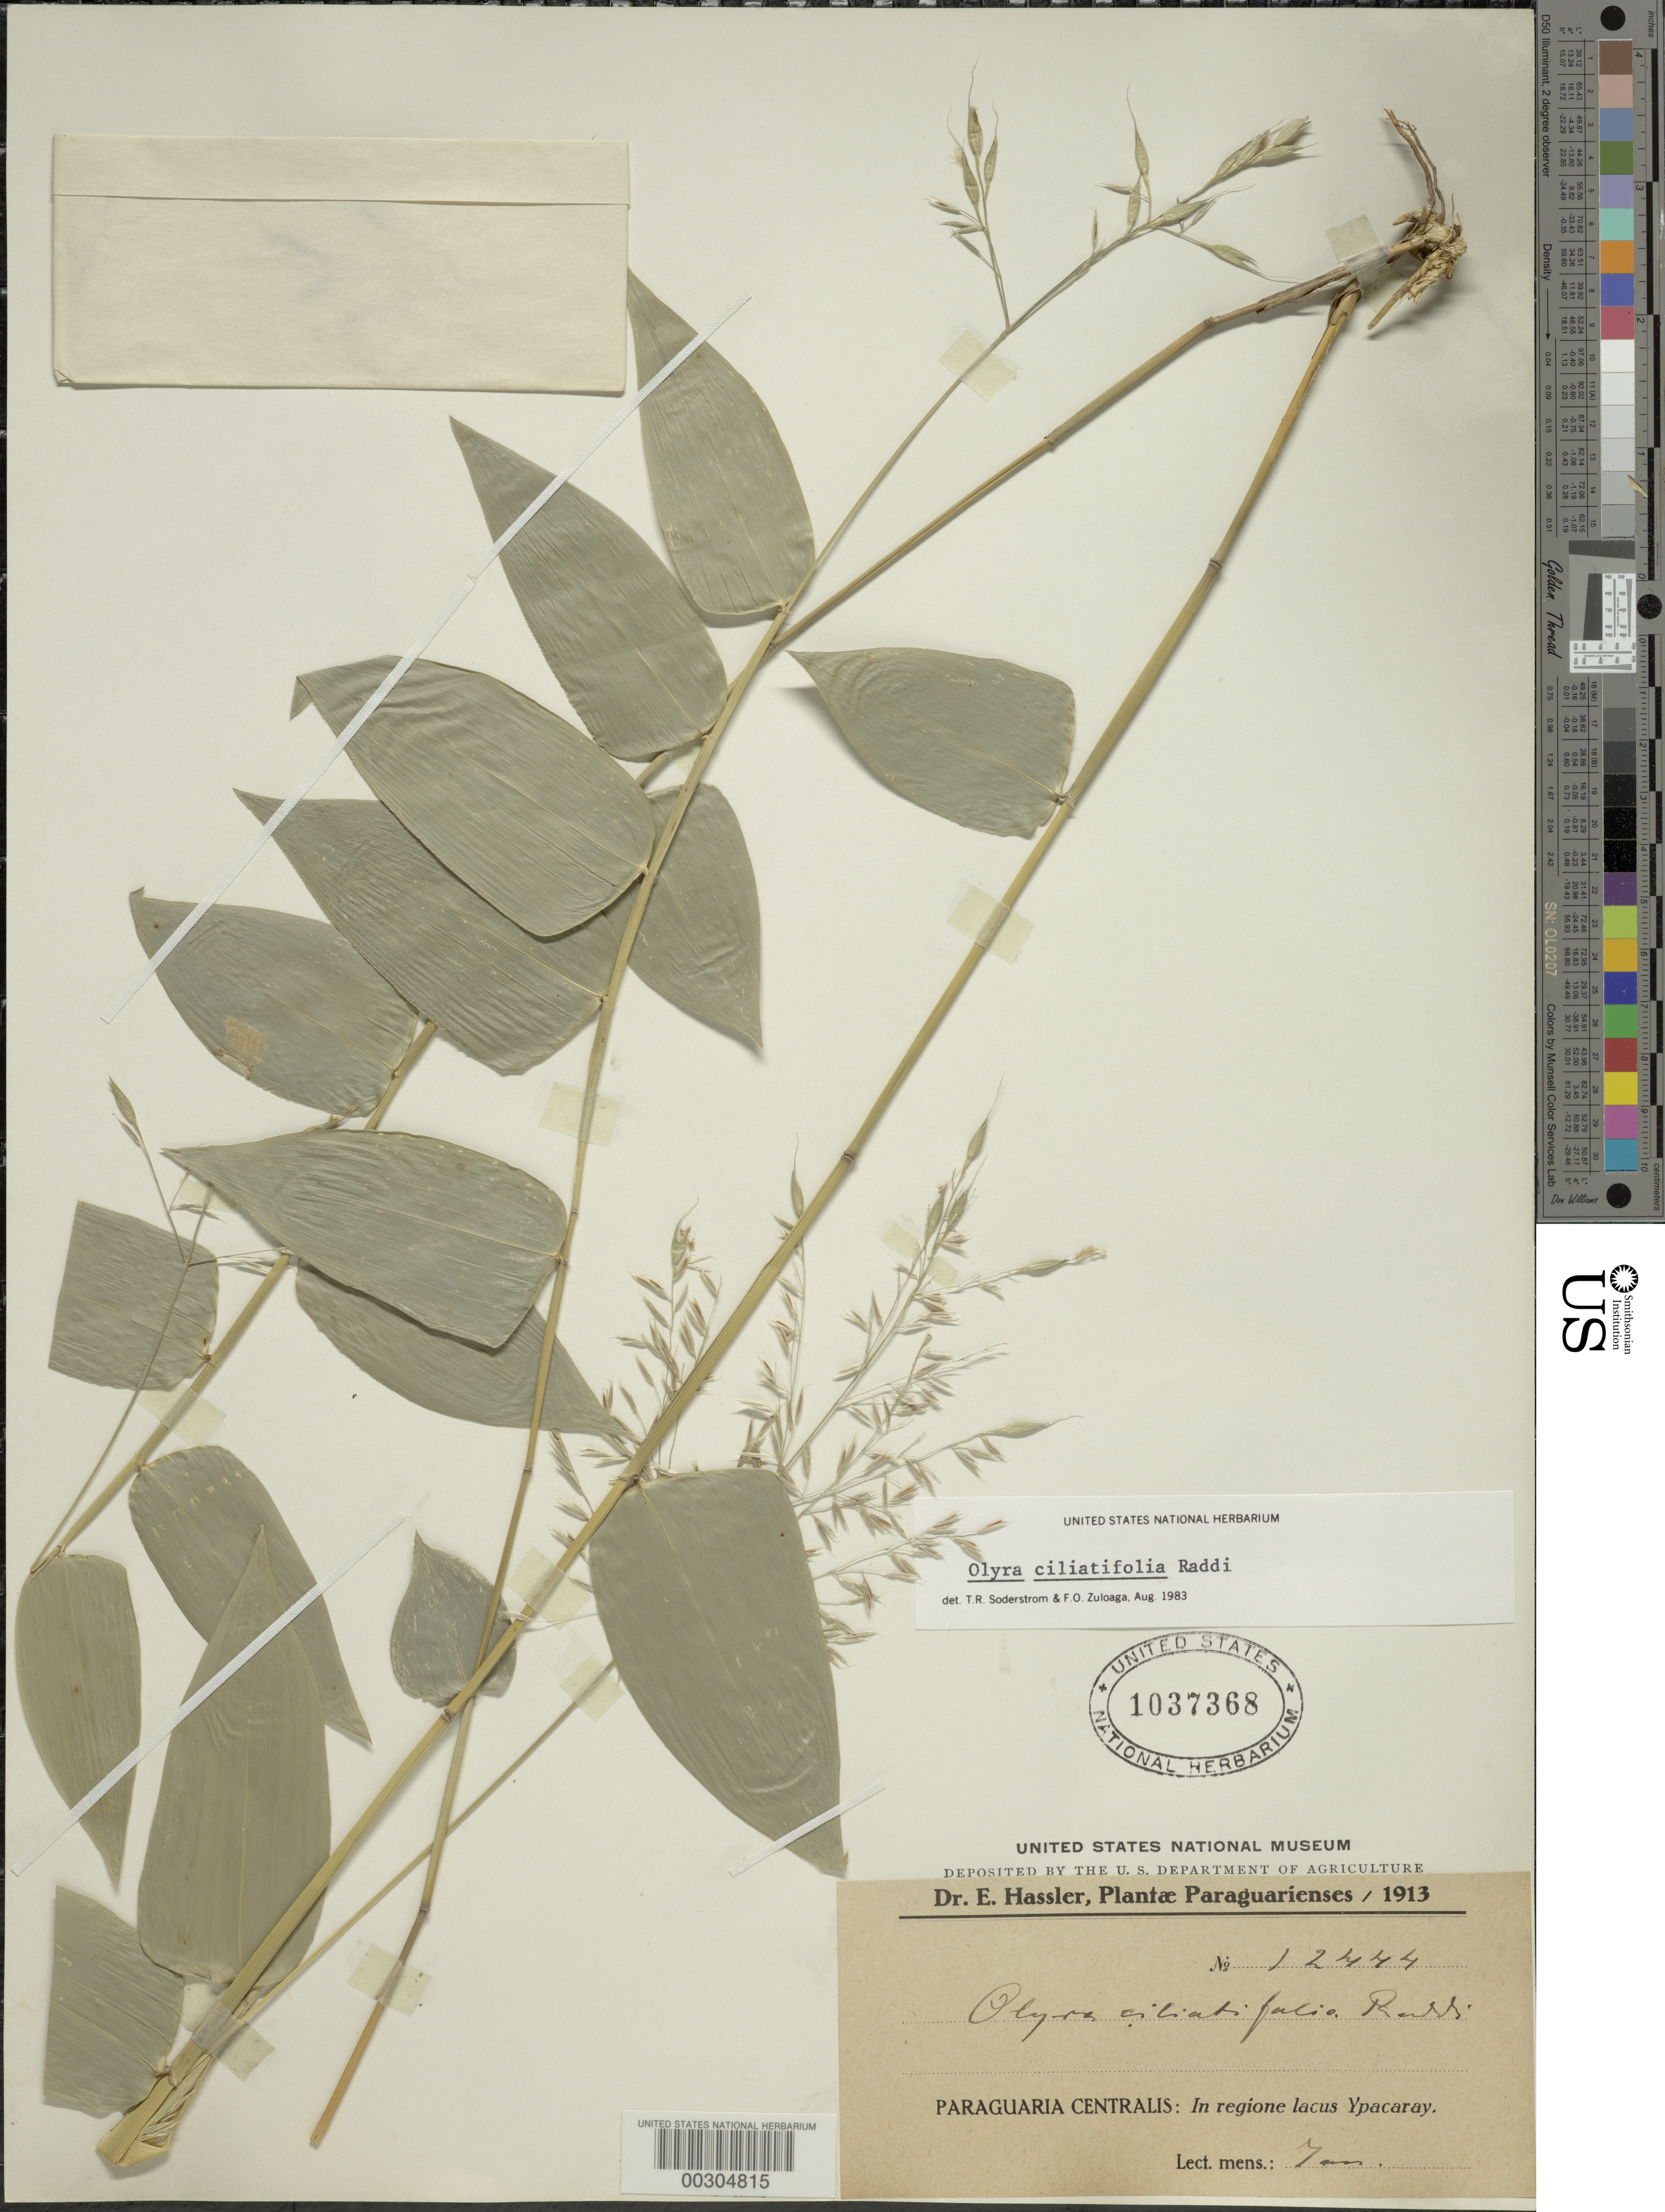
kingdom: Plantae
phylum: Tracheophyta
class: Liliopsida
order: Poales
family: Poaceae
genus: Olyra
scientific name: Olyra ciliatifolia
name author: Raddi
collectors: E. Hassler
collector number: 12444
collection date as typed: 1913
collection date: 1913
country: Paraguay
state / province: Central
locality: Ypacaray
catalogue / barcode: US 1037368